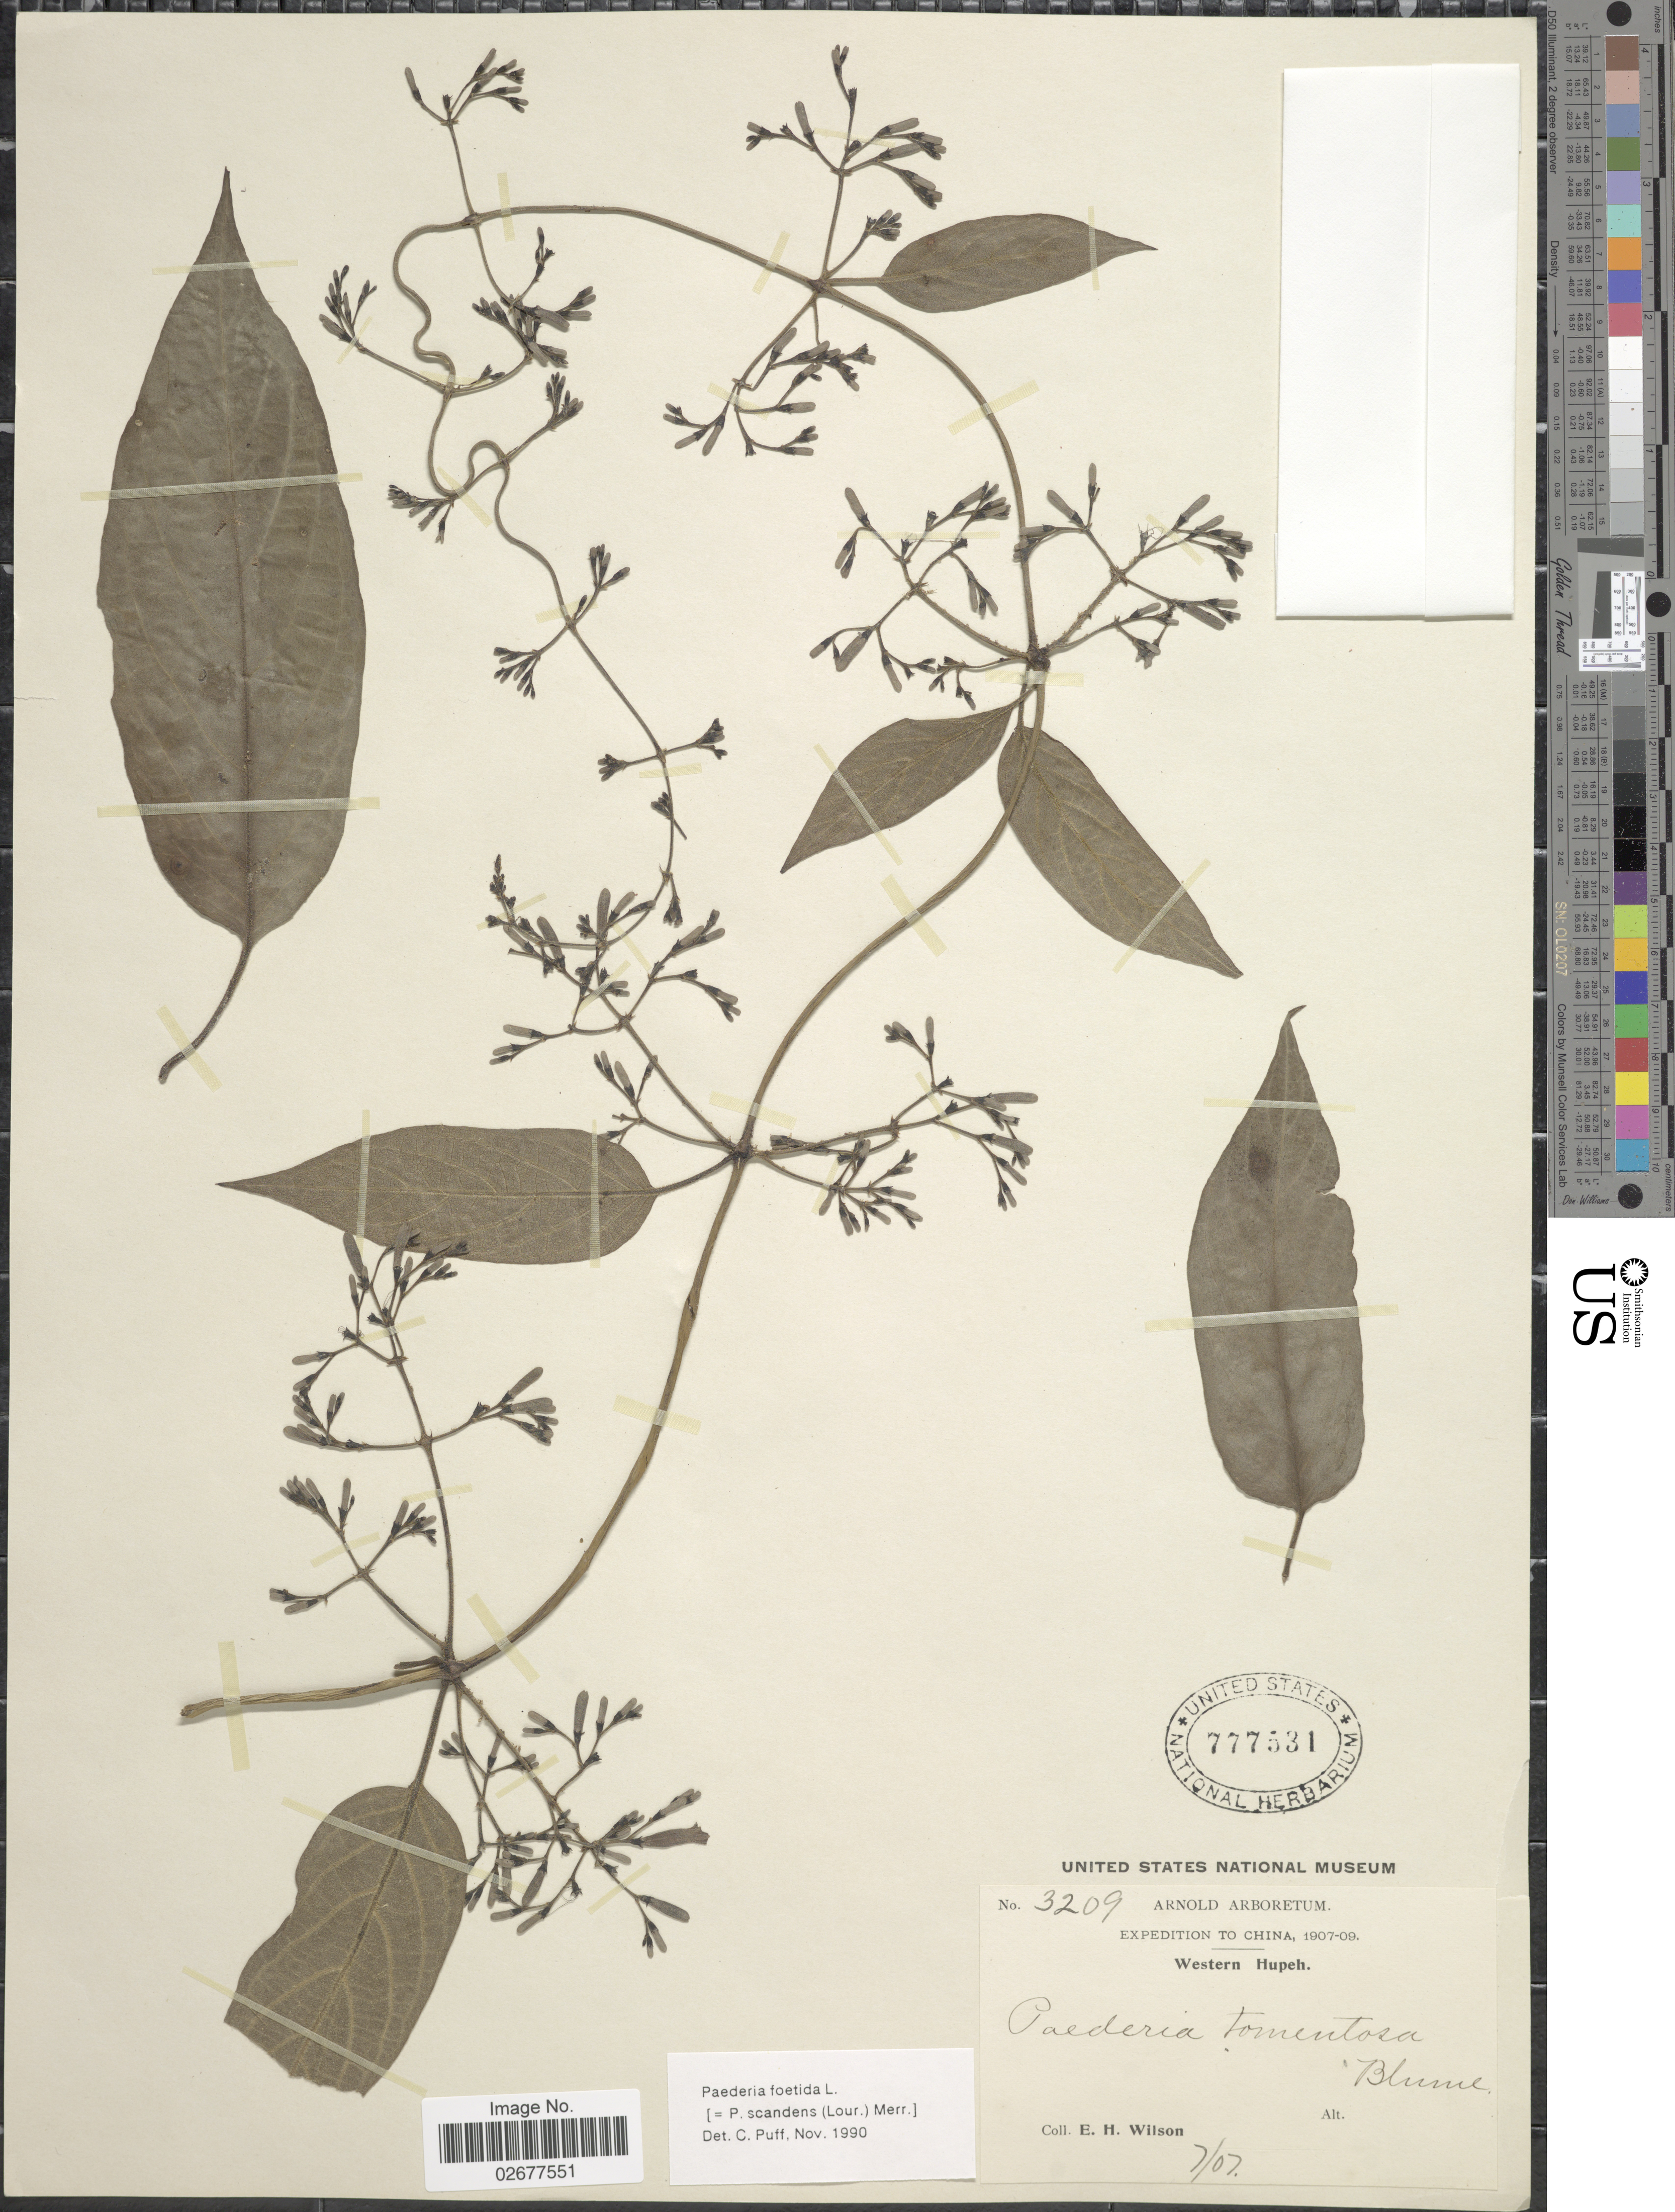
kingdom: Plantae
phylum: Tracheophyta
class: Magnoliopsida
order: Gentianales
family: Rubiaceae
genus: Paederia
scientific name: Paederia foetida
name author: Wall.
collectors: E. Wilson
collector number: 3209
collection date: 1907-07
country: China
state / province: Hubei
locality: Westen Hupeh.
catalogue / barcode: US 777531